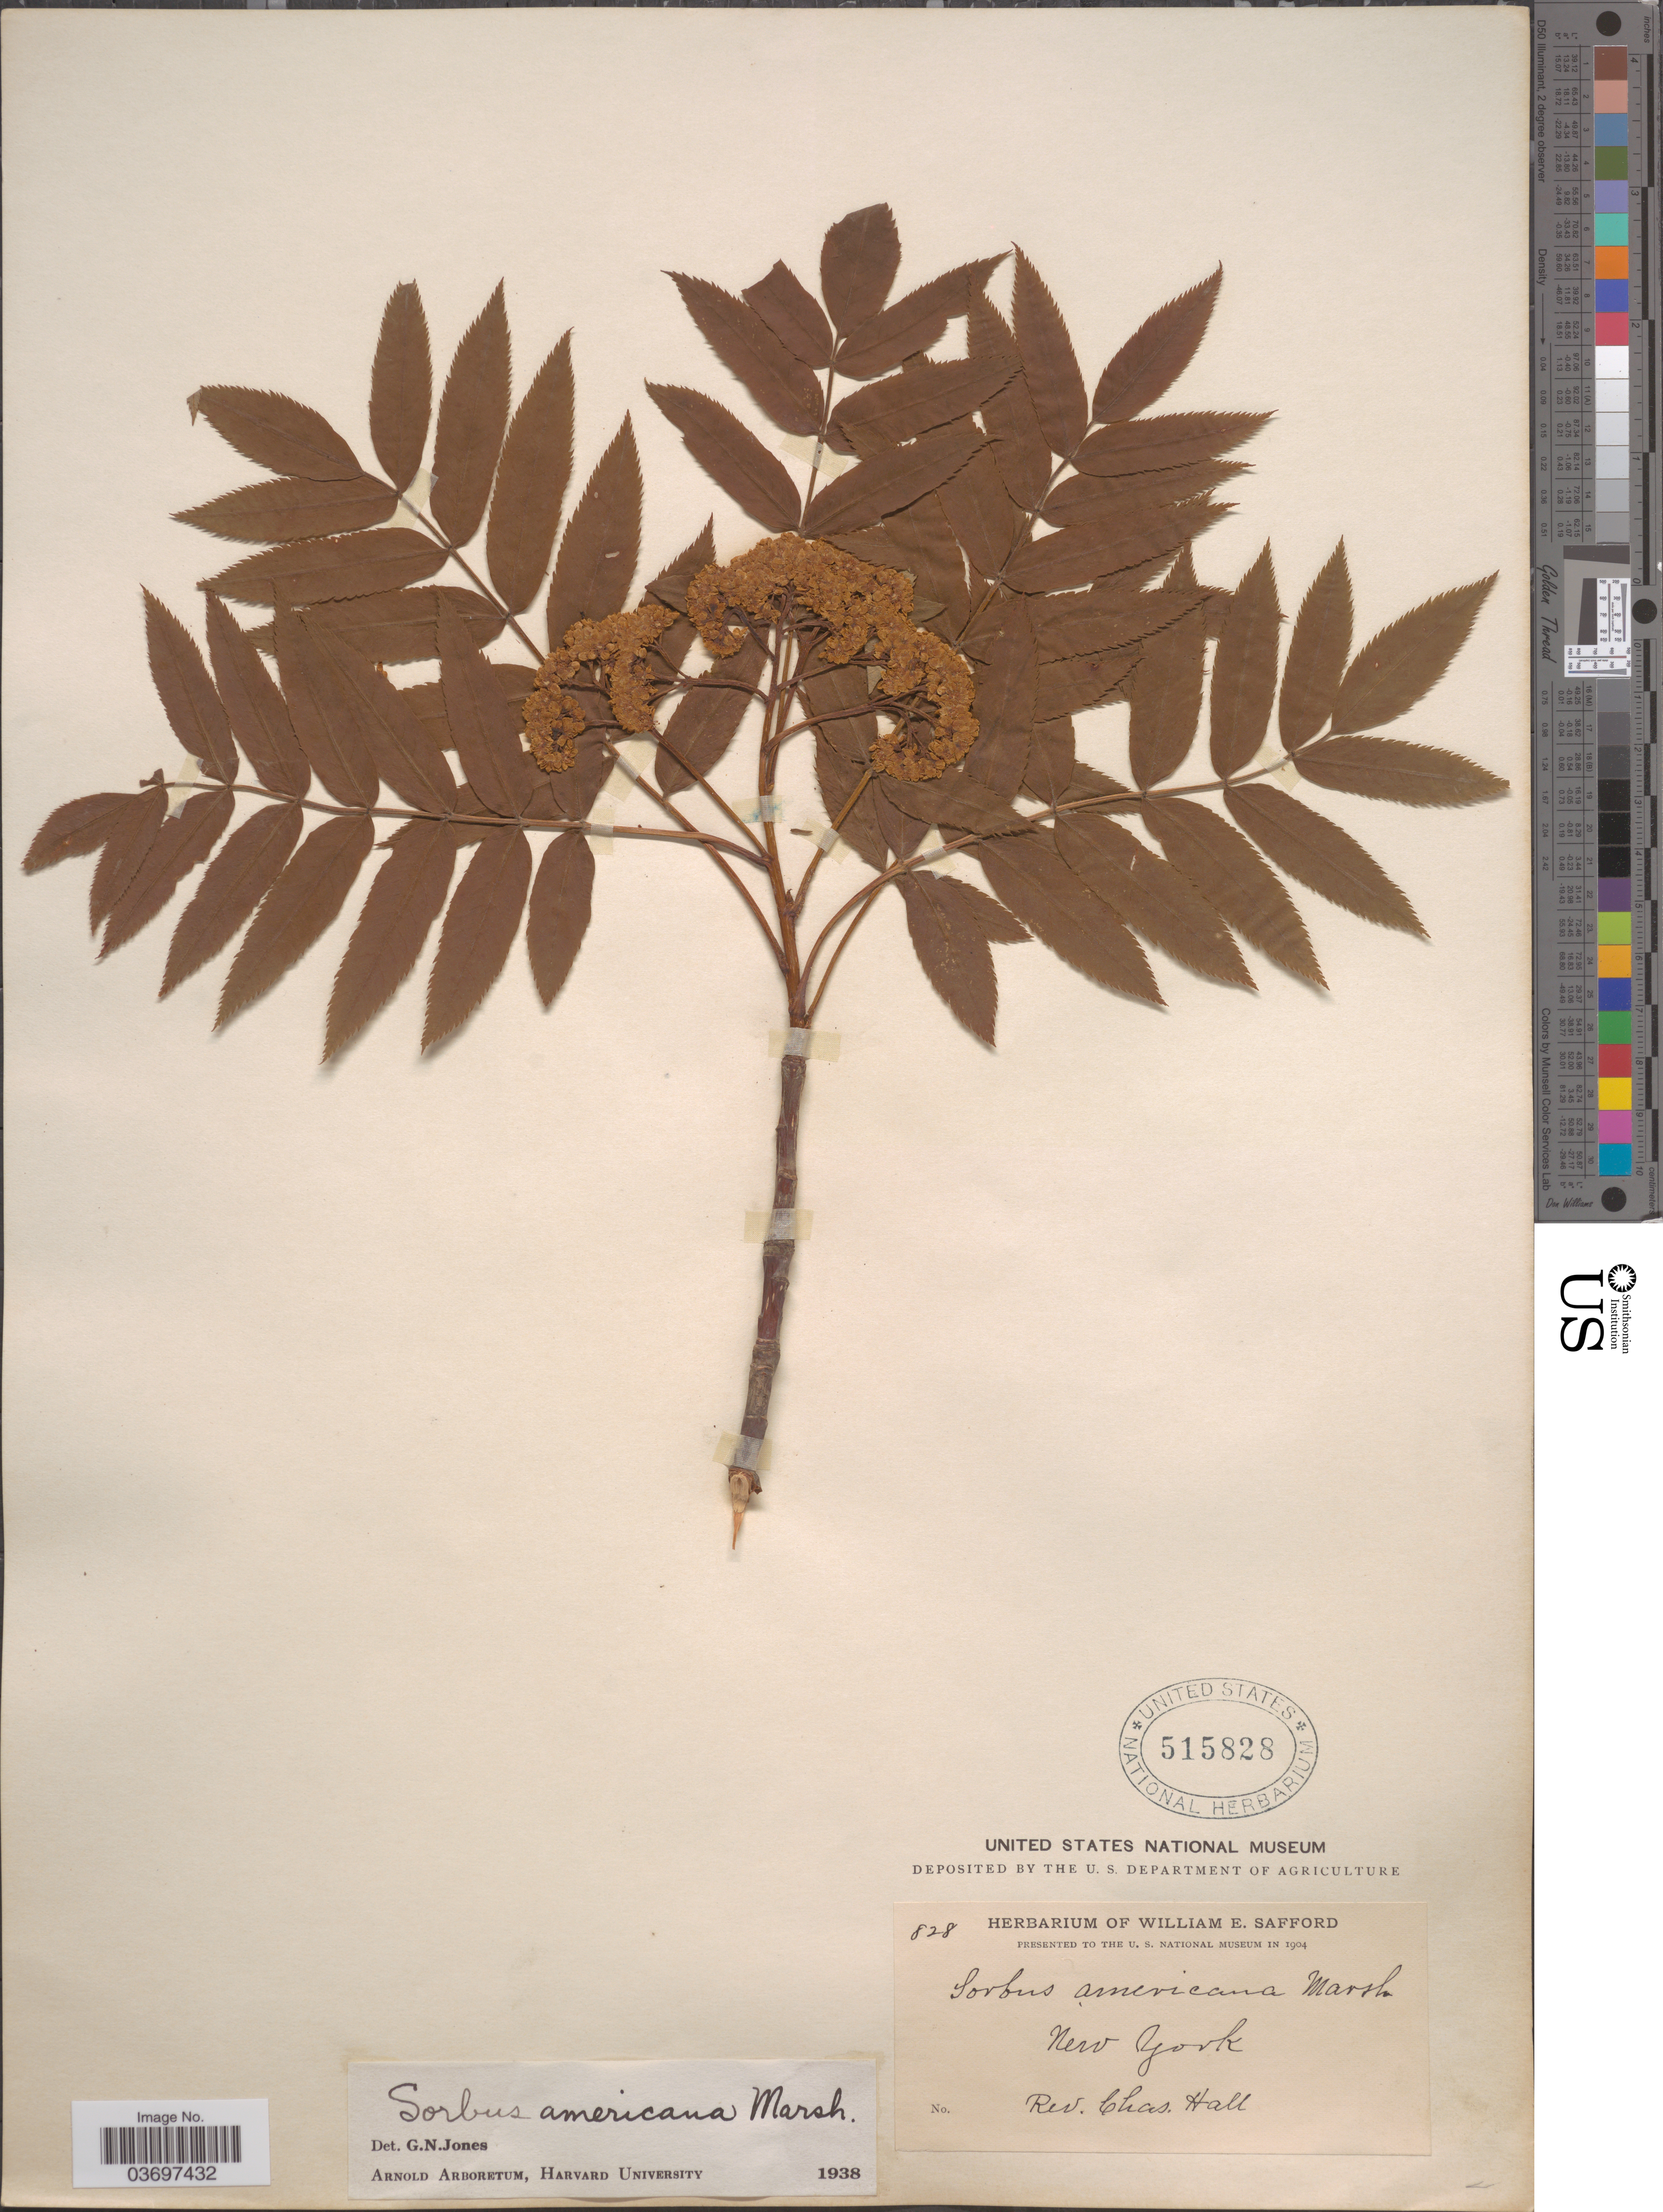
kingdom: Plantae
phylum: Tracheophyta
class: Magnoliopsida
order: Rosales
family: Rosaceae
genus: Sorbus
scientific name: Sorbus americana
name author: Marshall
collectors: C. Hall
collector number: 828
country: United States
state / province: New York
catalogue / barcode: US 515828